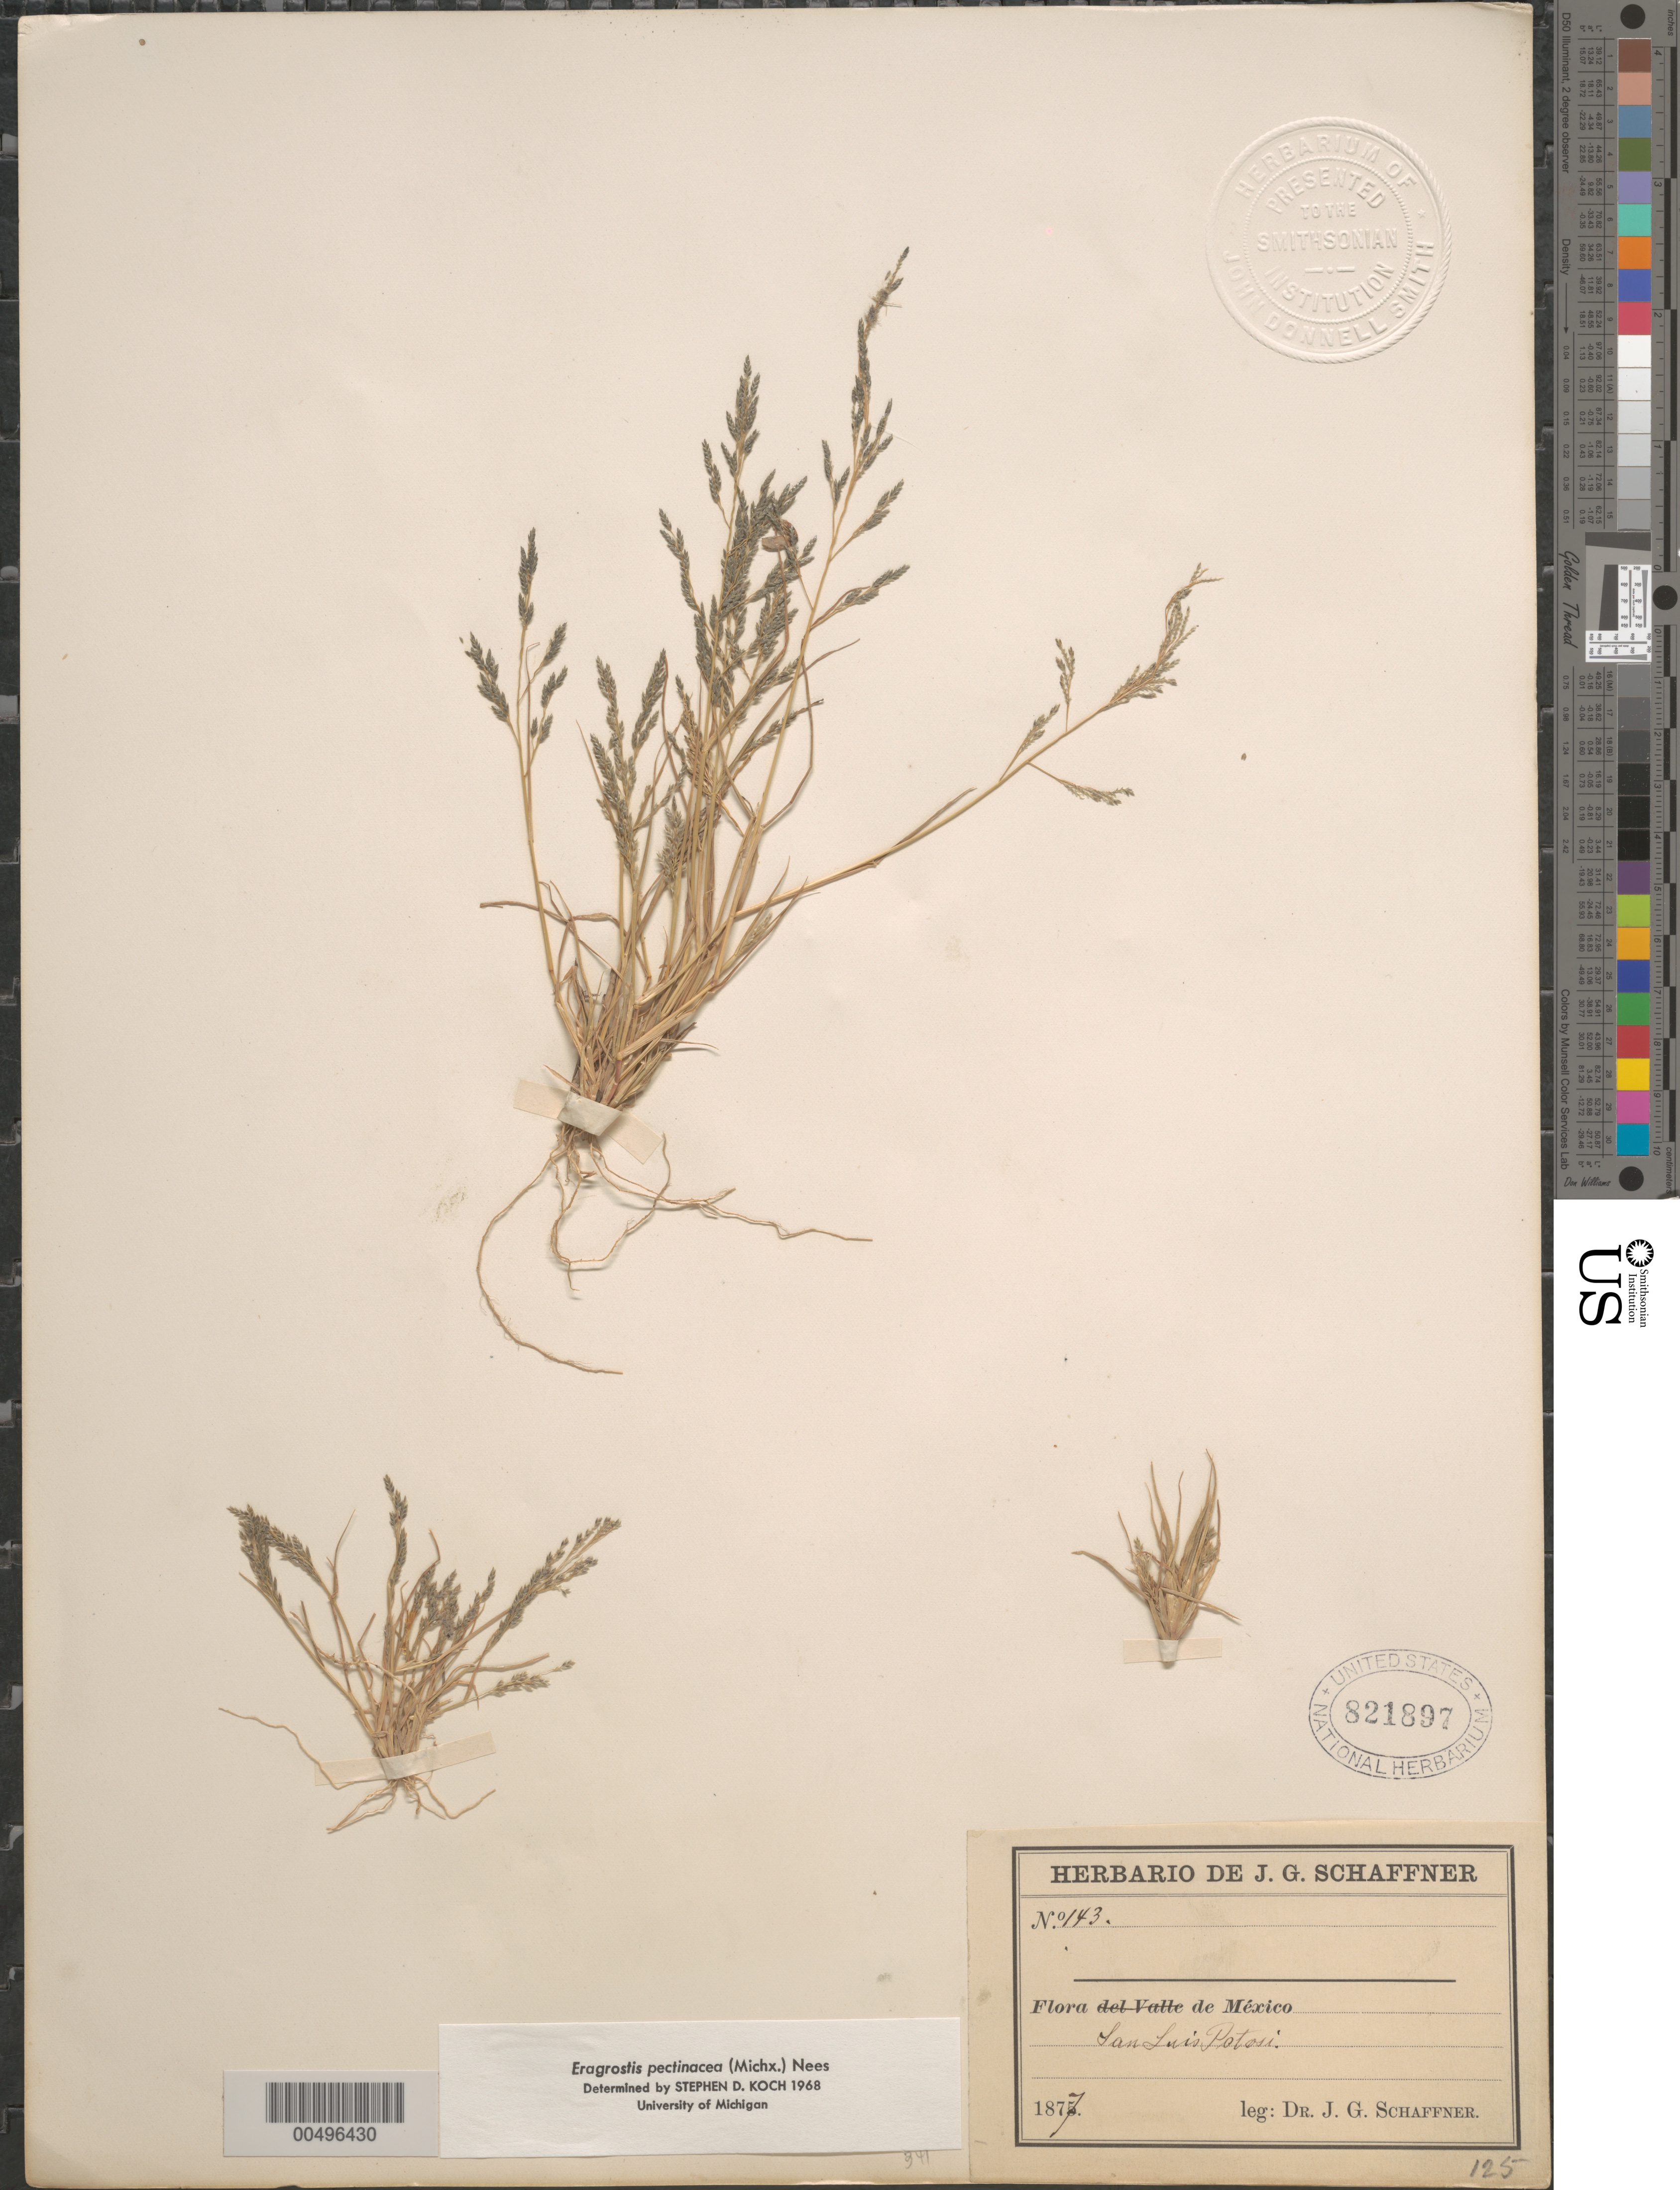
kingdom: Plantae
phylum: Tracheophyta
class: Liliopsida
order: Poales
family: Poaceae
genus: Eragrostis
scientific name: Eragrostis pectinacea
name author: (Michx.) Nees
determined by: Koch, S. D.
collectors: J. G. Schaffner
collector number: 143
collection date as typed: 1875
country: Mexico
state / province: San Luis Potosi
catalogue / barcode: US 821897